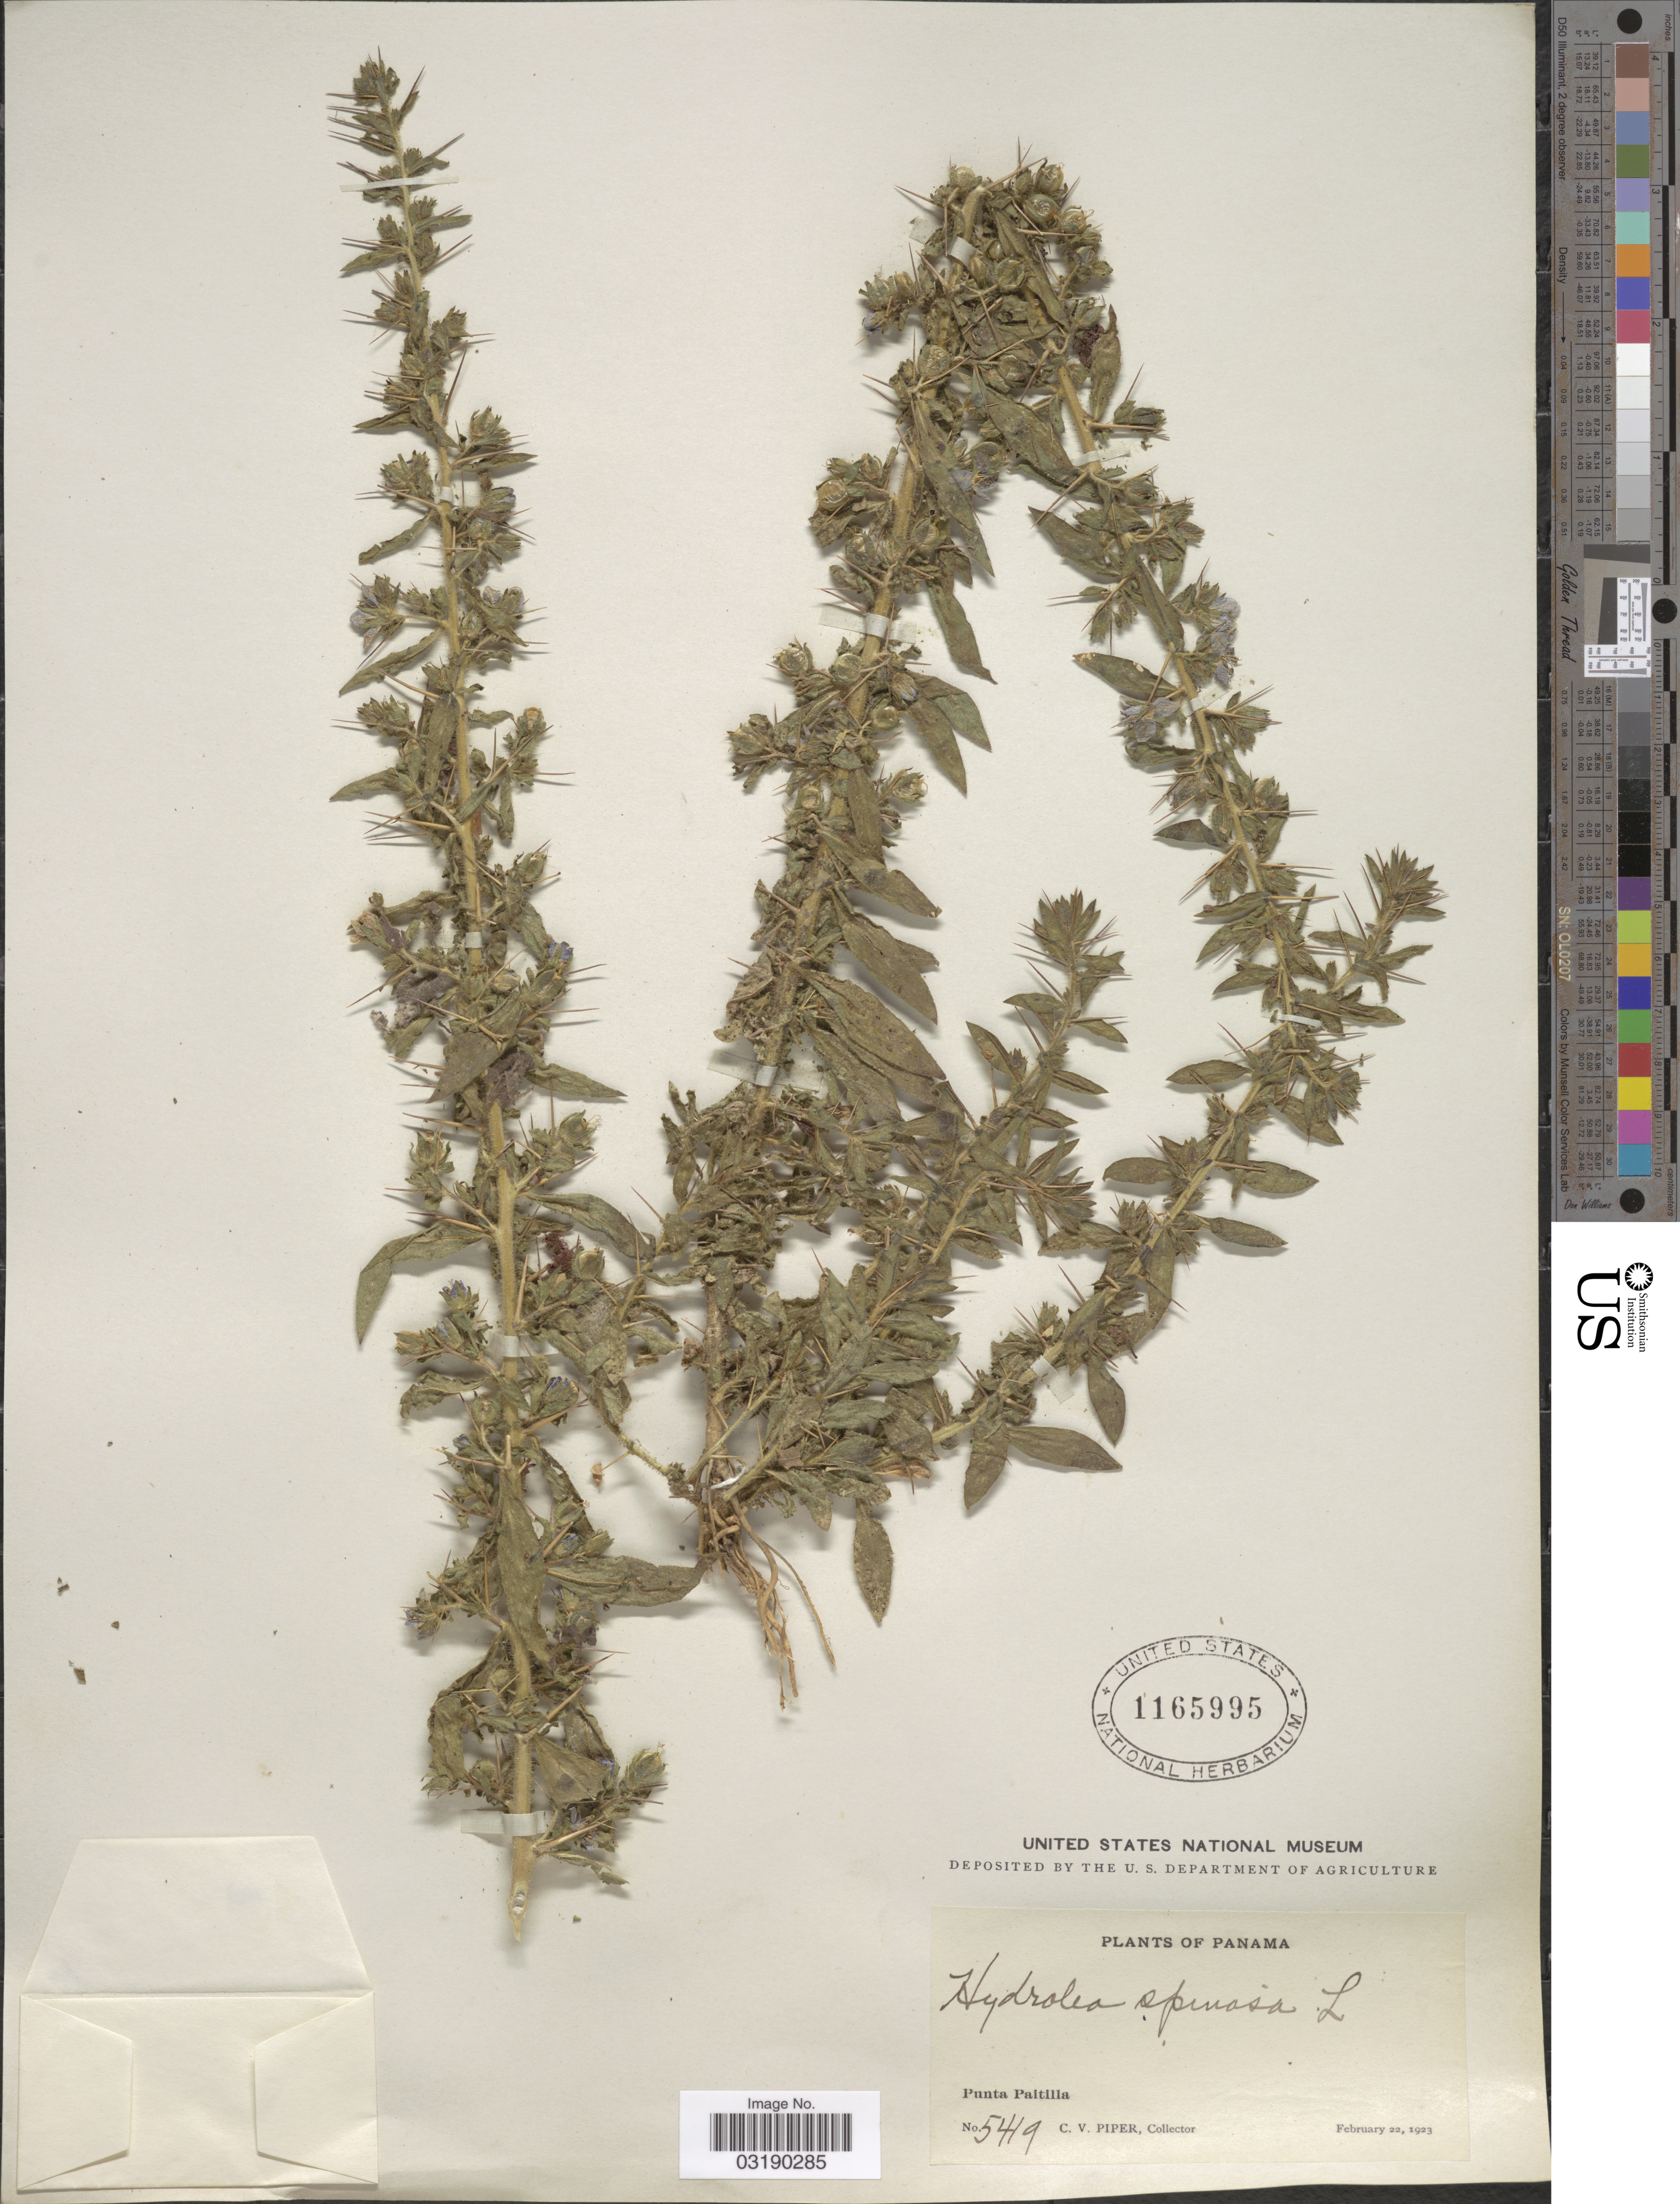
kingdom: Plantae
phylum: Tracheophyta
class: Magnoliopsida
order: Solanales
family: Hydroleaceae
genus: Hydrolea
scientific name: Hydrolea spinosa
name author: L.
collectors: C. V. Piper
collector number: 5419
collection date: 1923-02-22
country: Panama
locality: Punta Paitilla.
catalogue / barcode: US 1165995